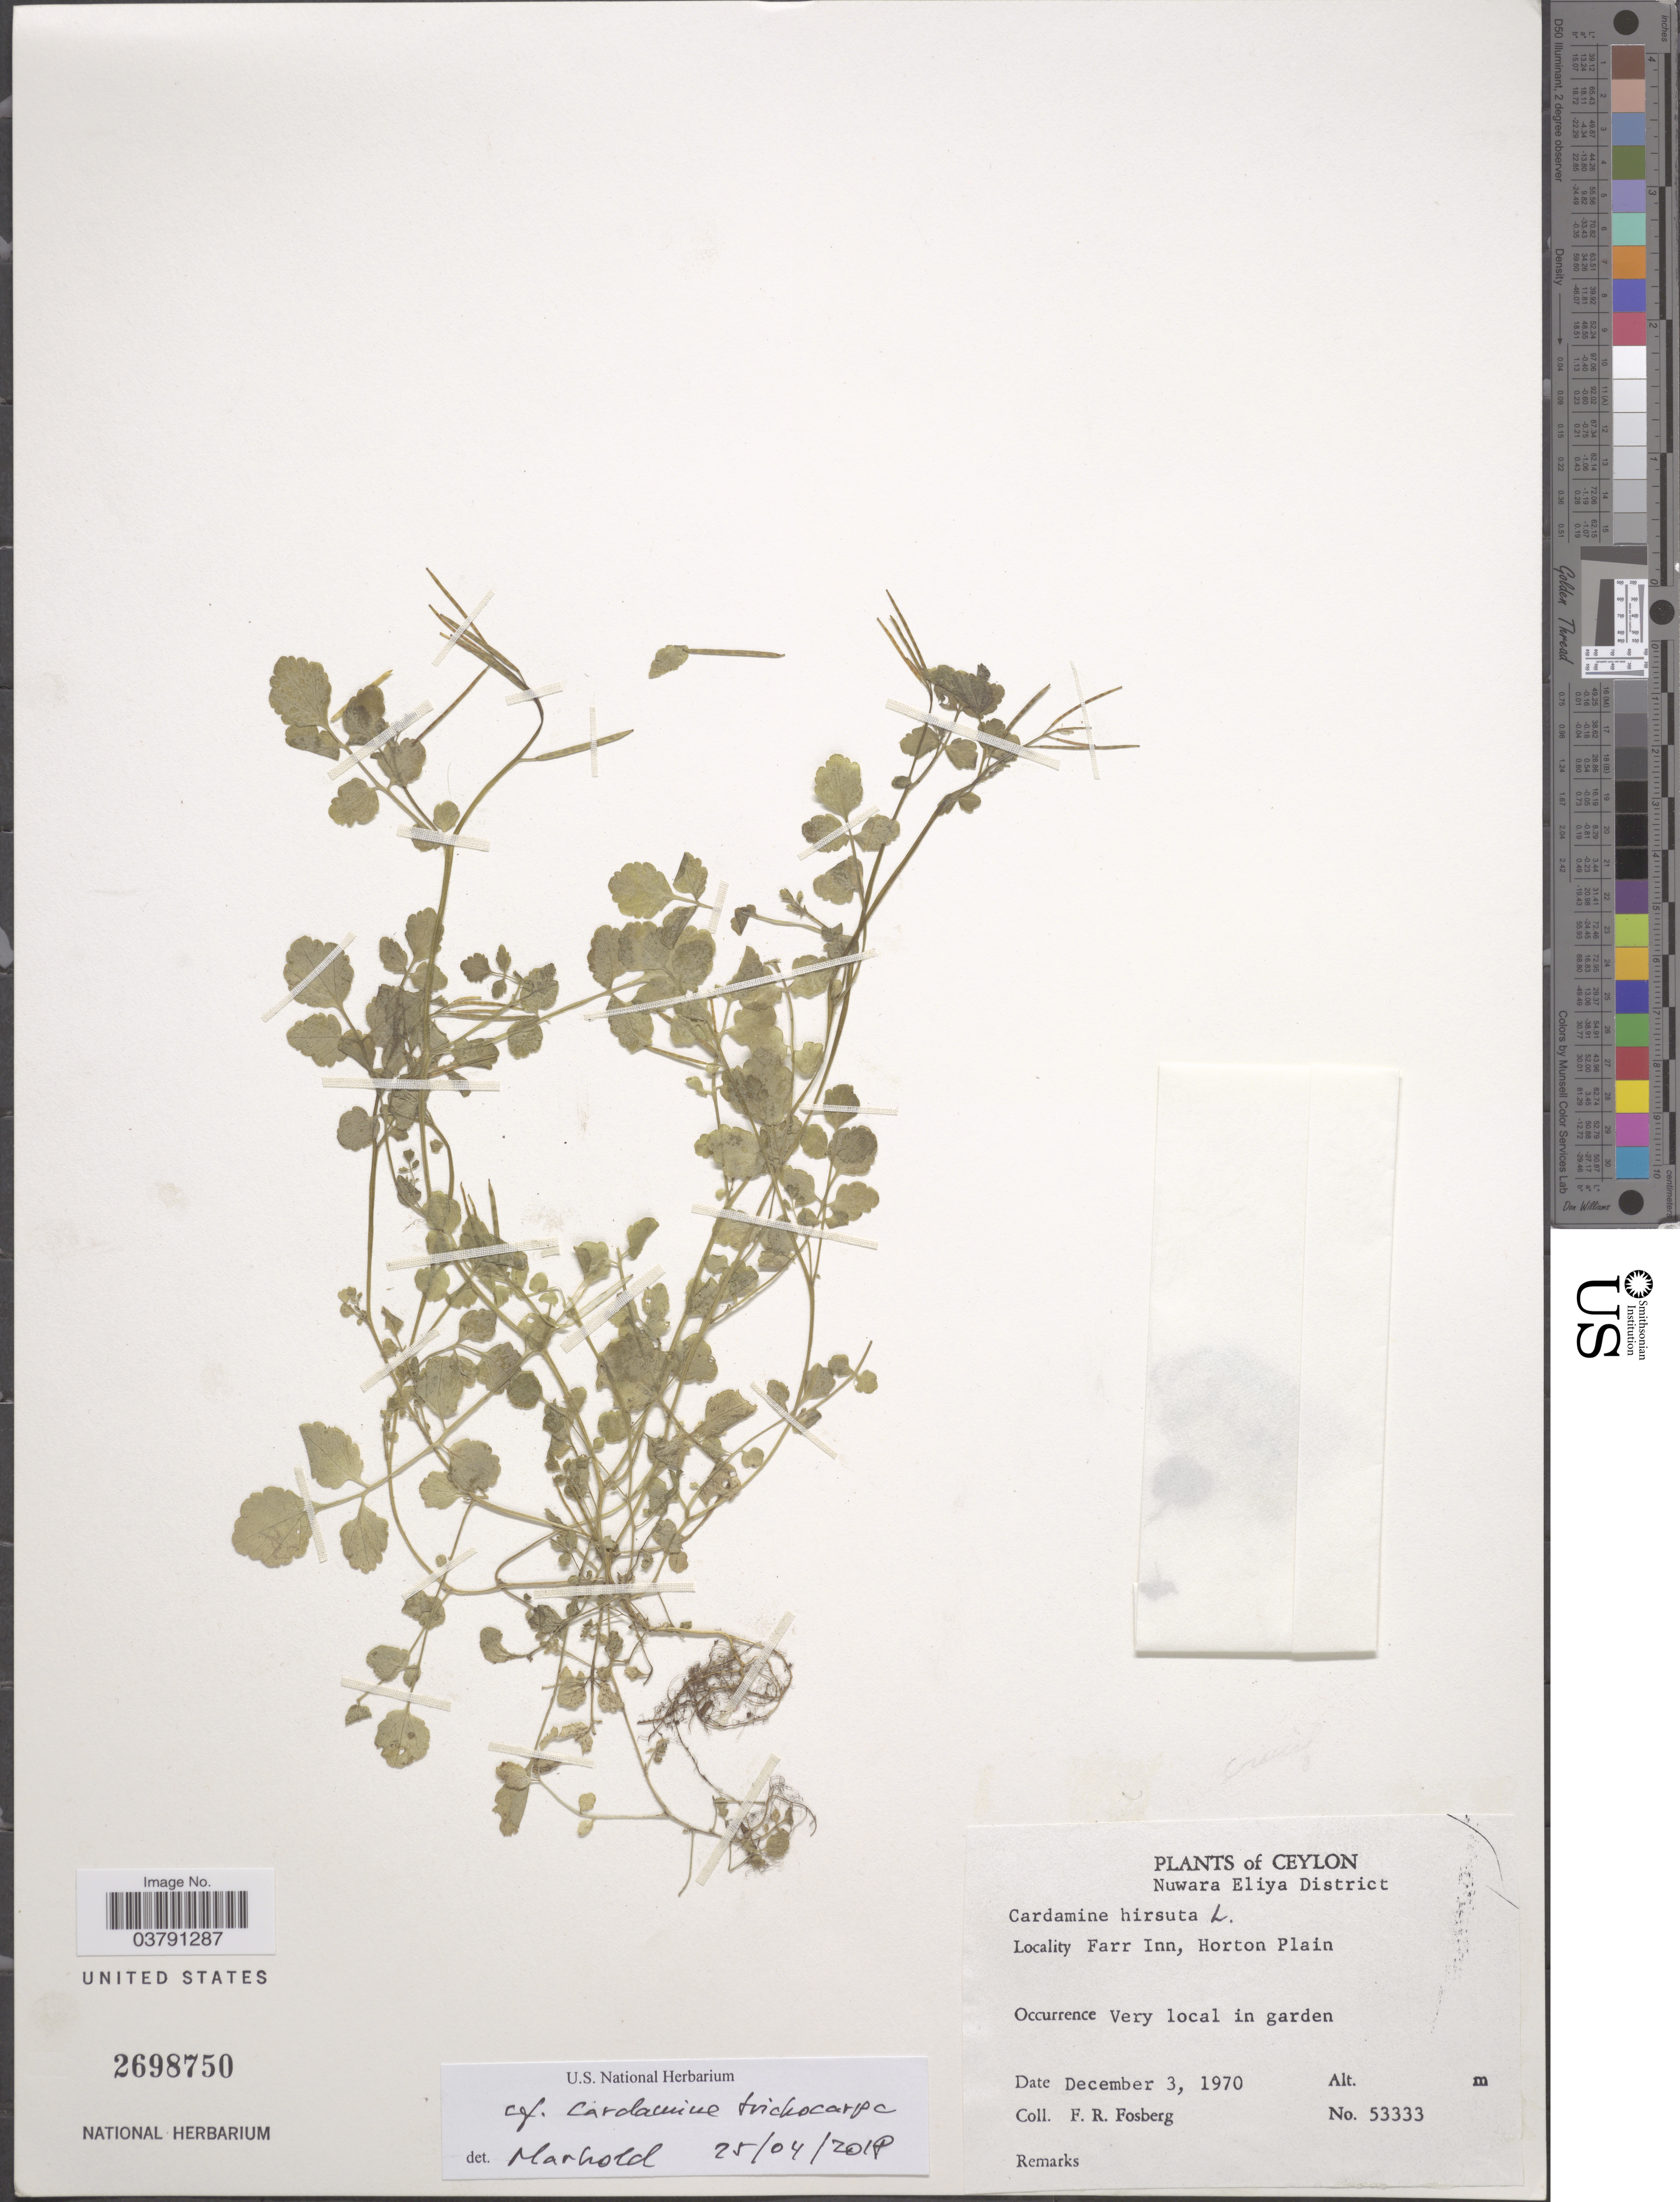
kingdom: Plantae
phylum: Tracheophyta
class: Magnoliopsida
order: Brassicales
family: Brassicaceae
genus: Cardamine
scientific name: Cardamine trichocarpa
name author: Hochst. & A. Rich.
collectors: F. R. Fosberg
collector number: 53333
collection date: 1970-12-03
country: Sri Lanka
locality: Ceylon. Nuwara Eliya District. Farr Inn, Horton Plain.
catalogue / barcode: US 2698750